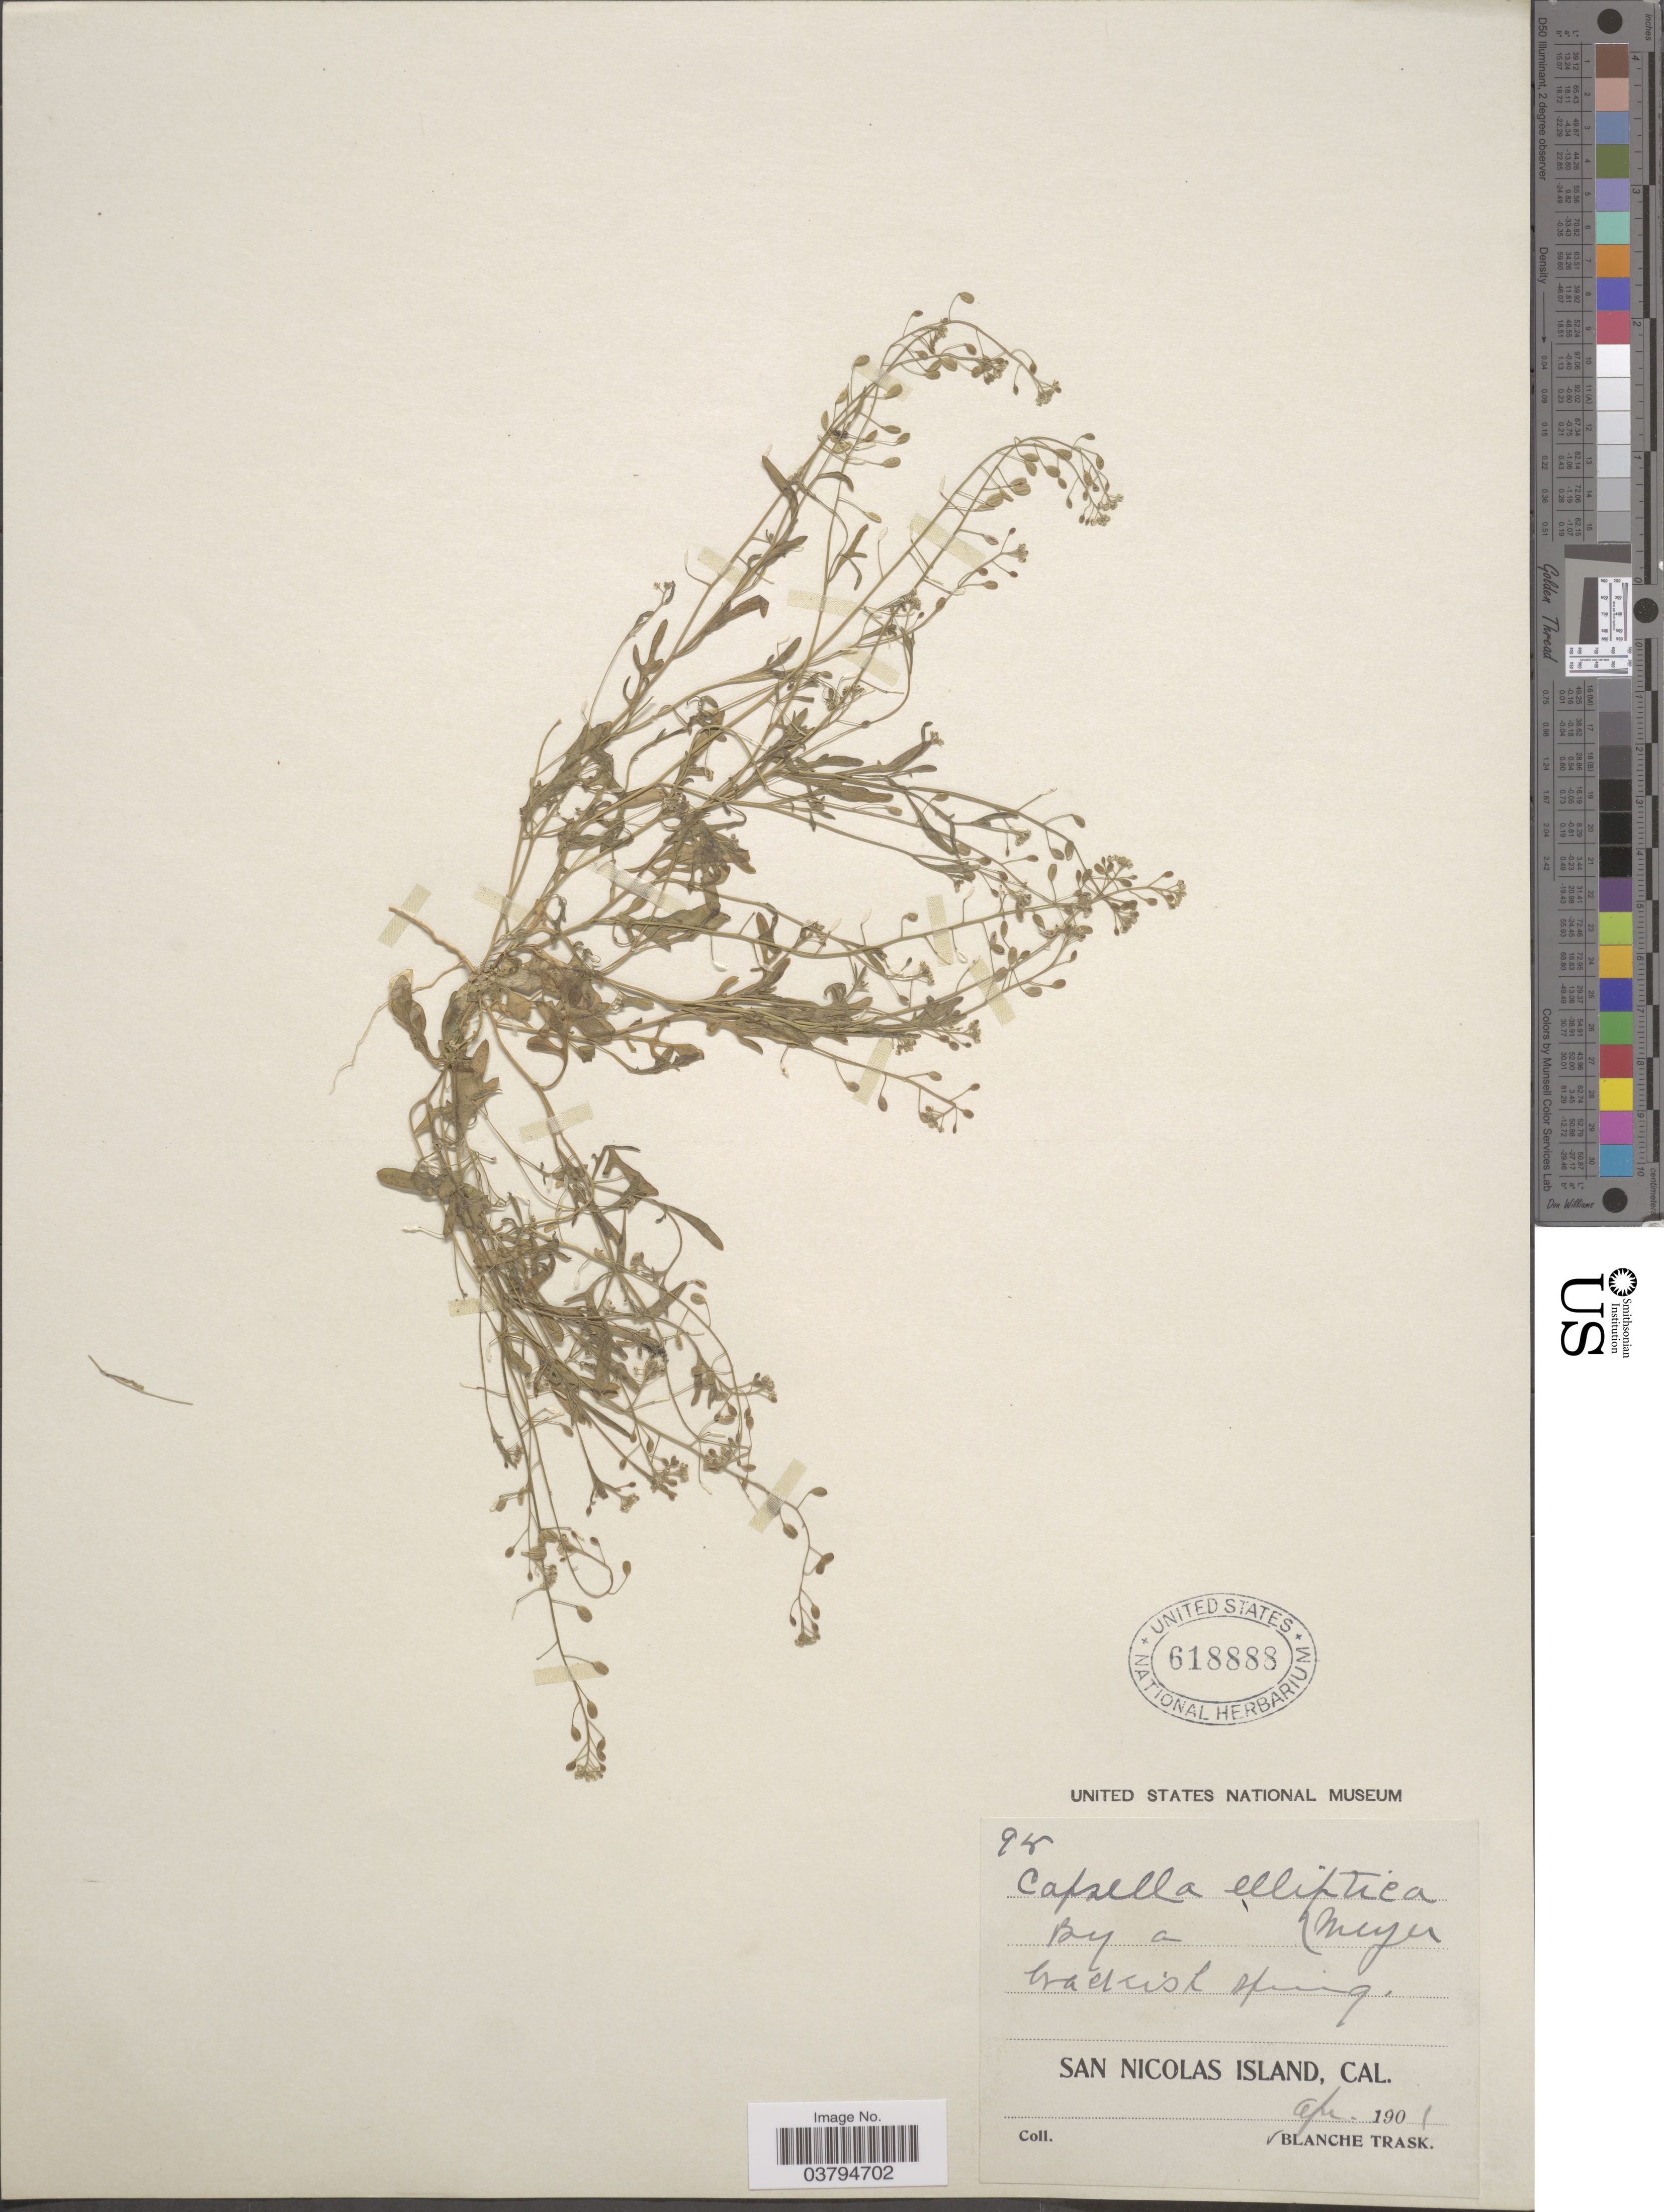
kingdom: Plantae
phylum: Tracheophyta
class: Magnoliopsida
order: Brassicales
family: Brassicaceae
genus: Hornungia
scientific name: Hornungia procumbens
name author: (L.) Hayek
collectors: B. Trask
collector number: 94*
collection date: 1901-04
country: United States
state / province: California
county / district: Ventura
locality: San Nicolas Island.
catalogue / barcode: US 618888